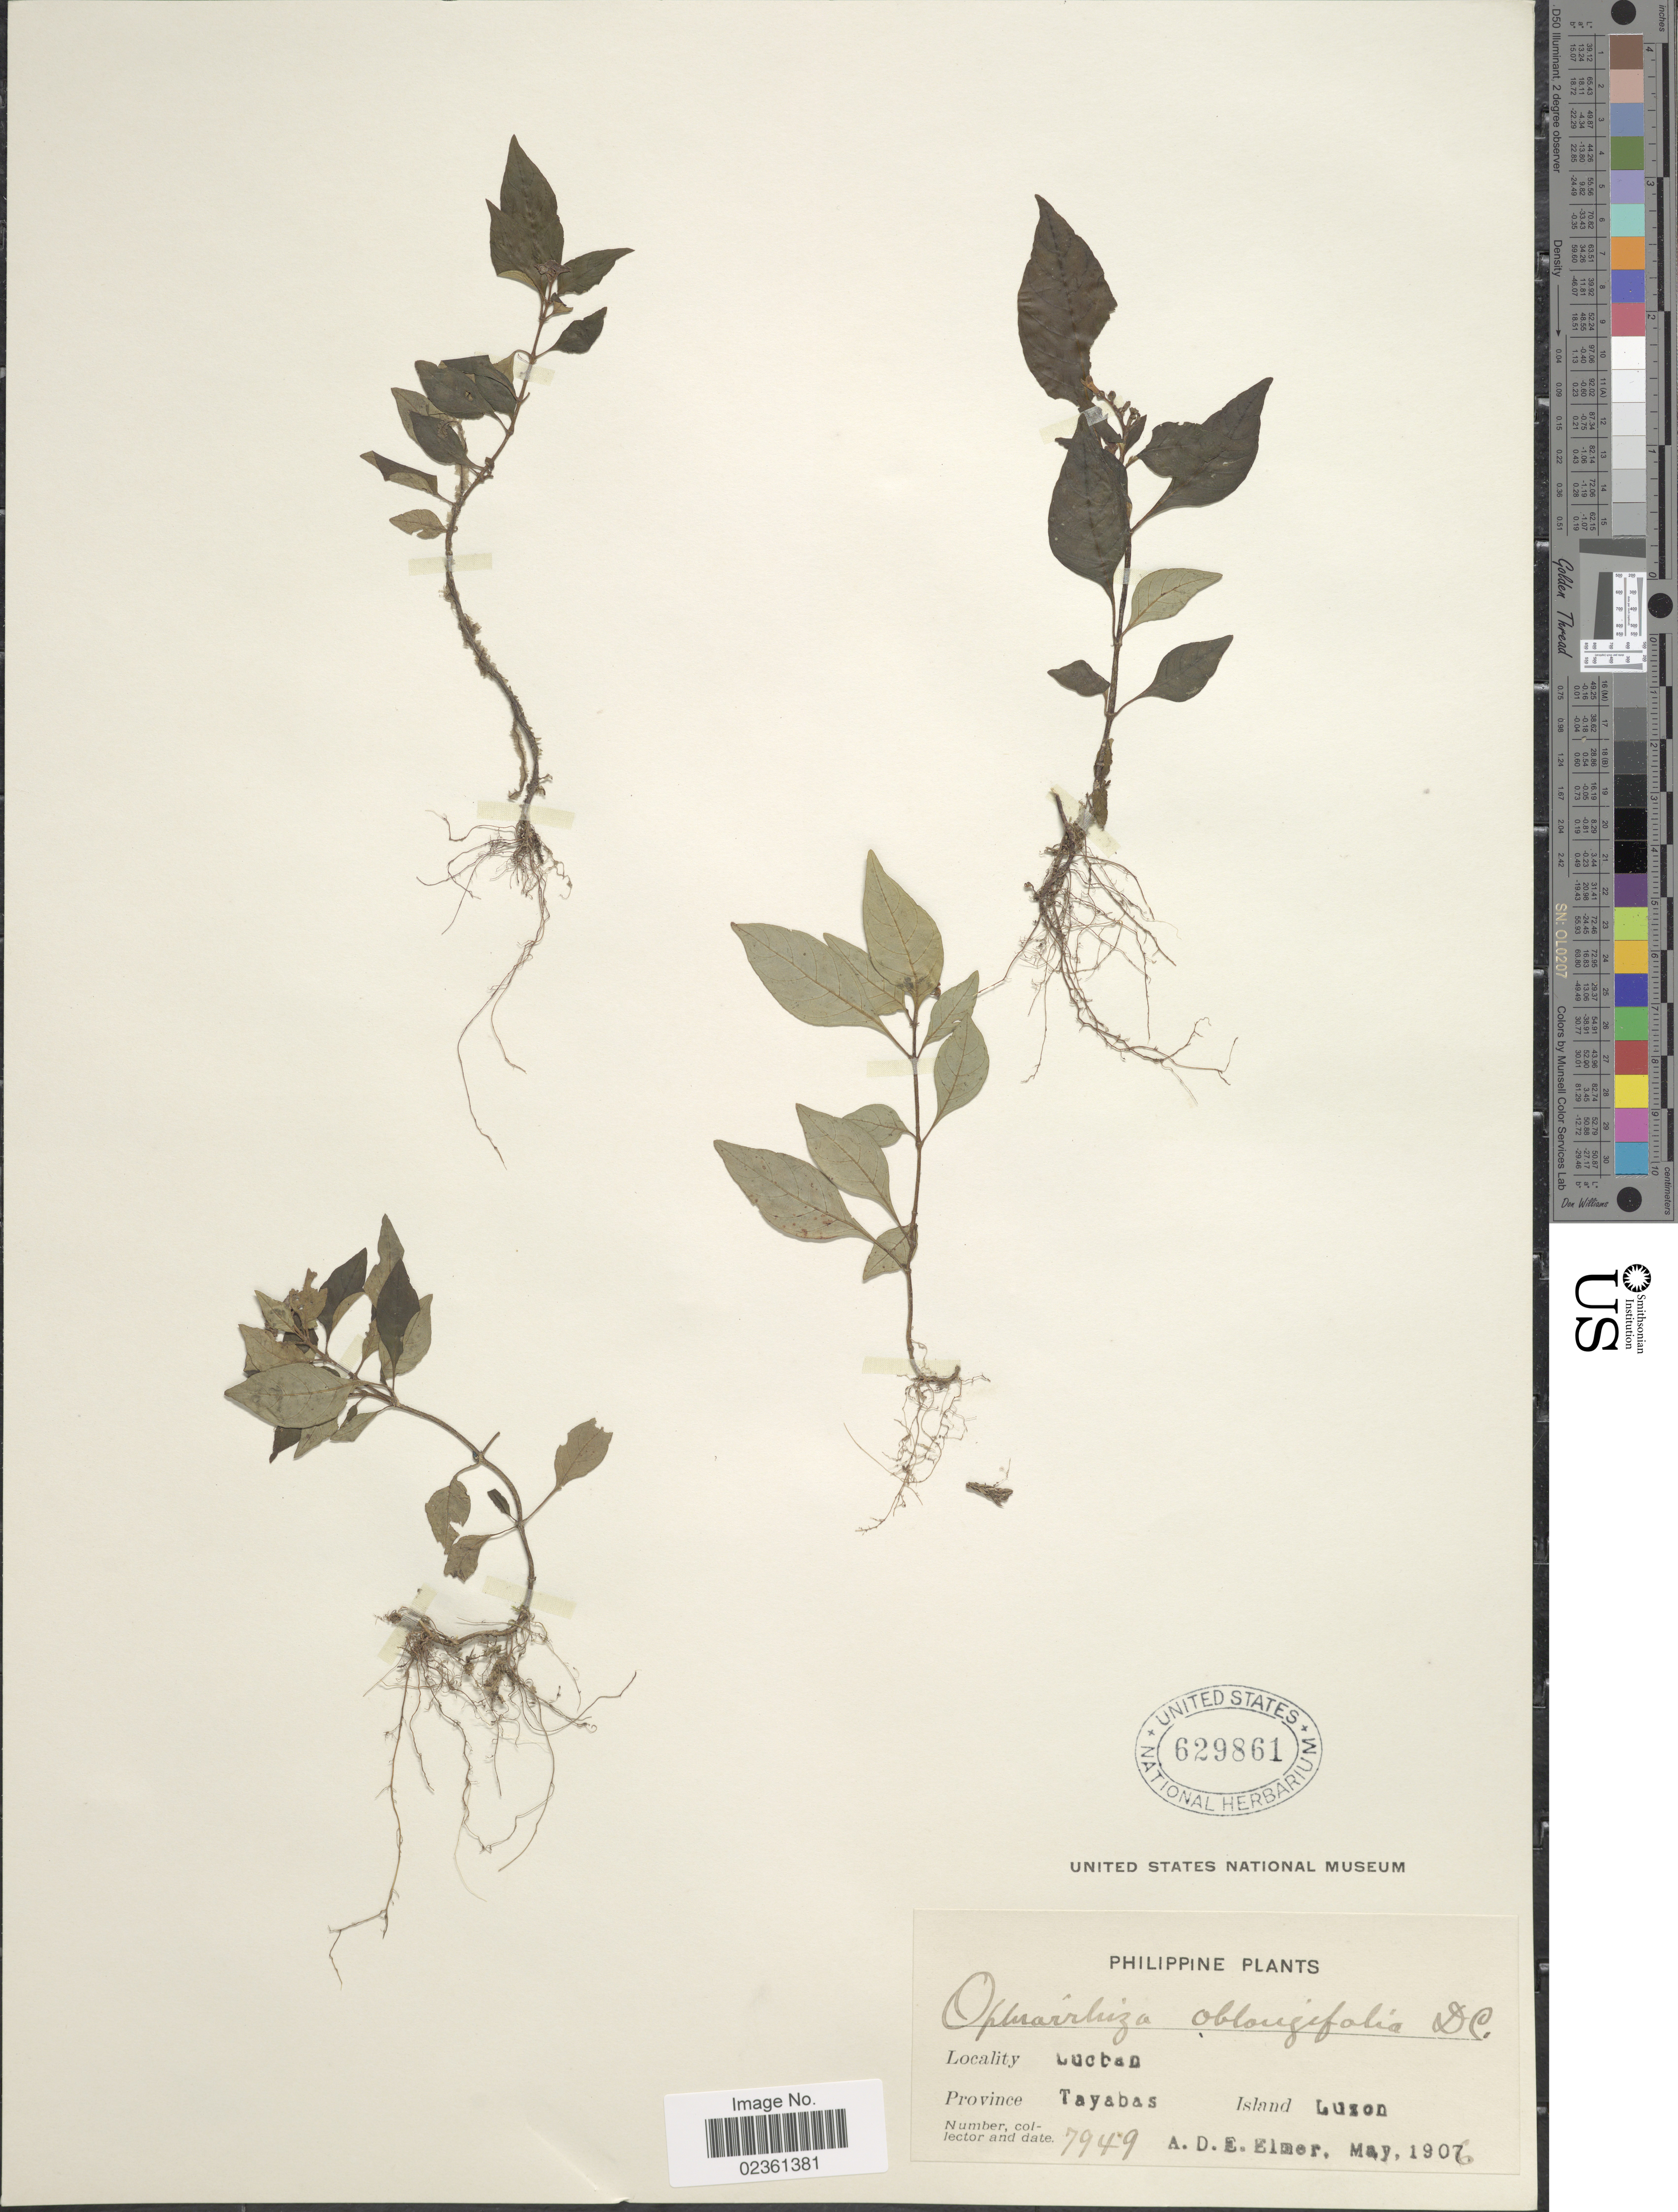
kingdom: Plantae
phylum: Tracheophyta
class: Magnoliopsida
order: Gentianales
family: Rubiaceae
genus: Ophiorrhiza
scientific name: Ophiorrhiza oblongifolia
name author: DC.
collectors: A. D. E. Elmer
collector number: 7949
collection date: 1906-05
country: Philippines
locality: Lucbas, Province Tayabas, Island Luzon.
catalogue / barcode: US 629861